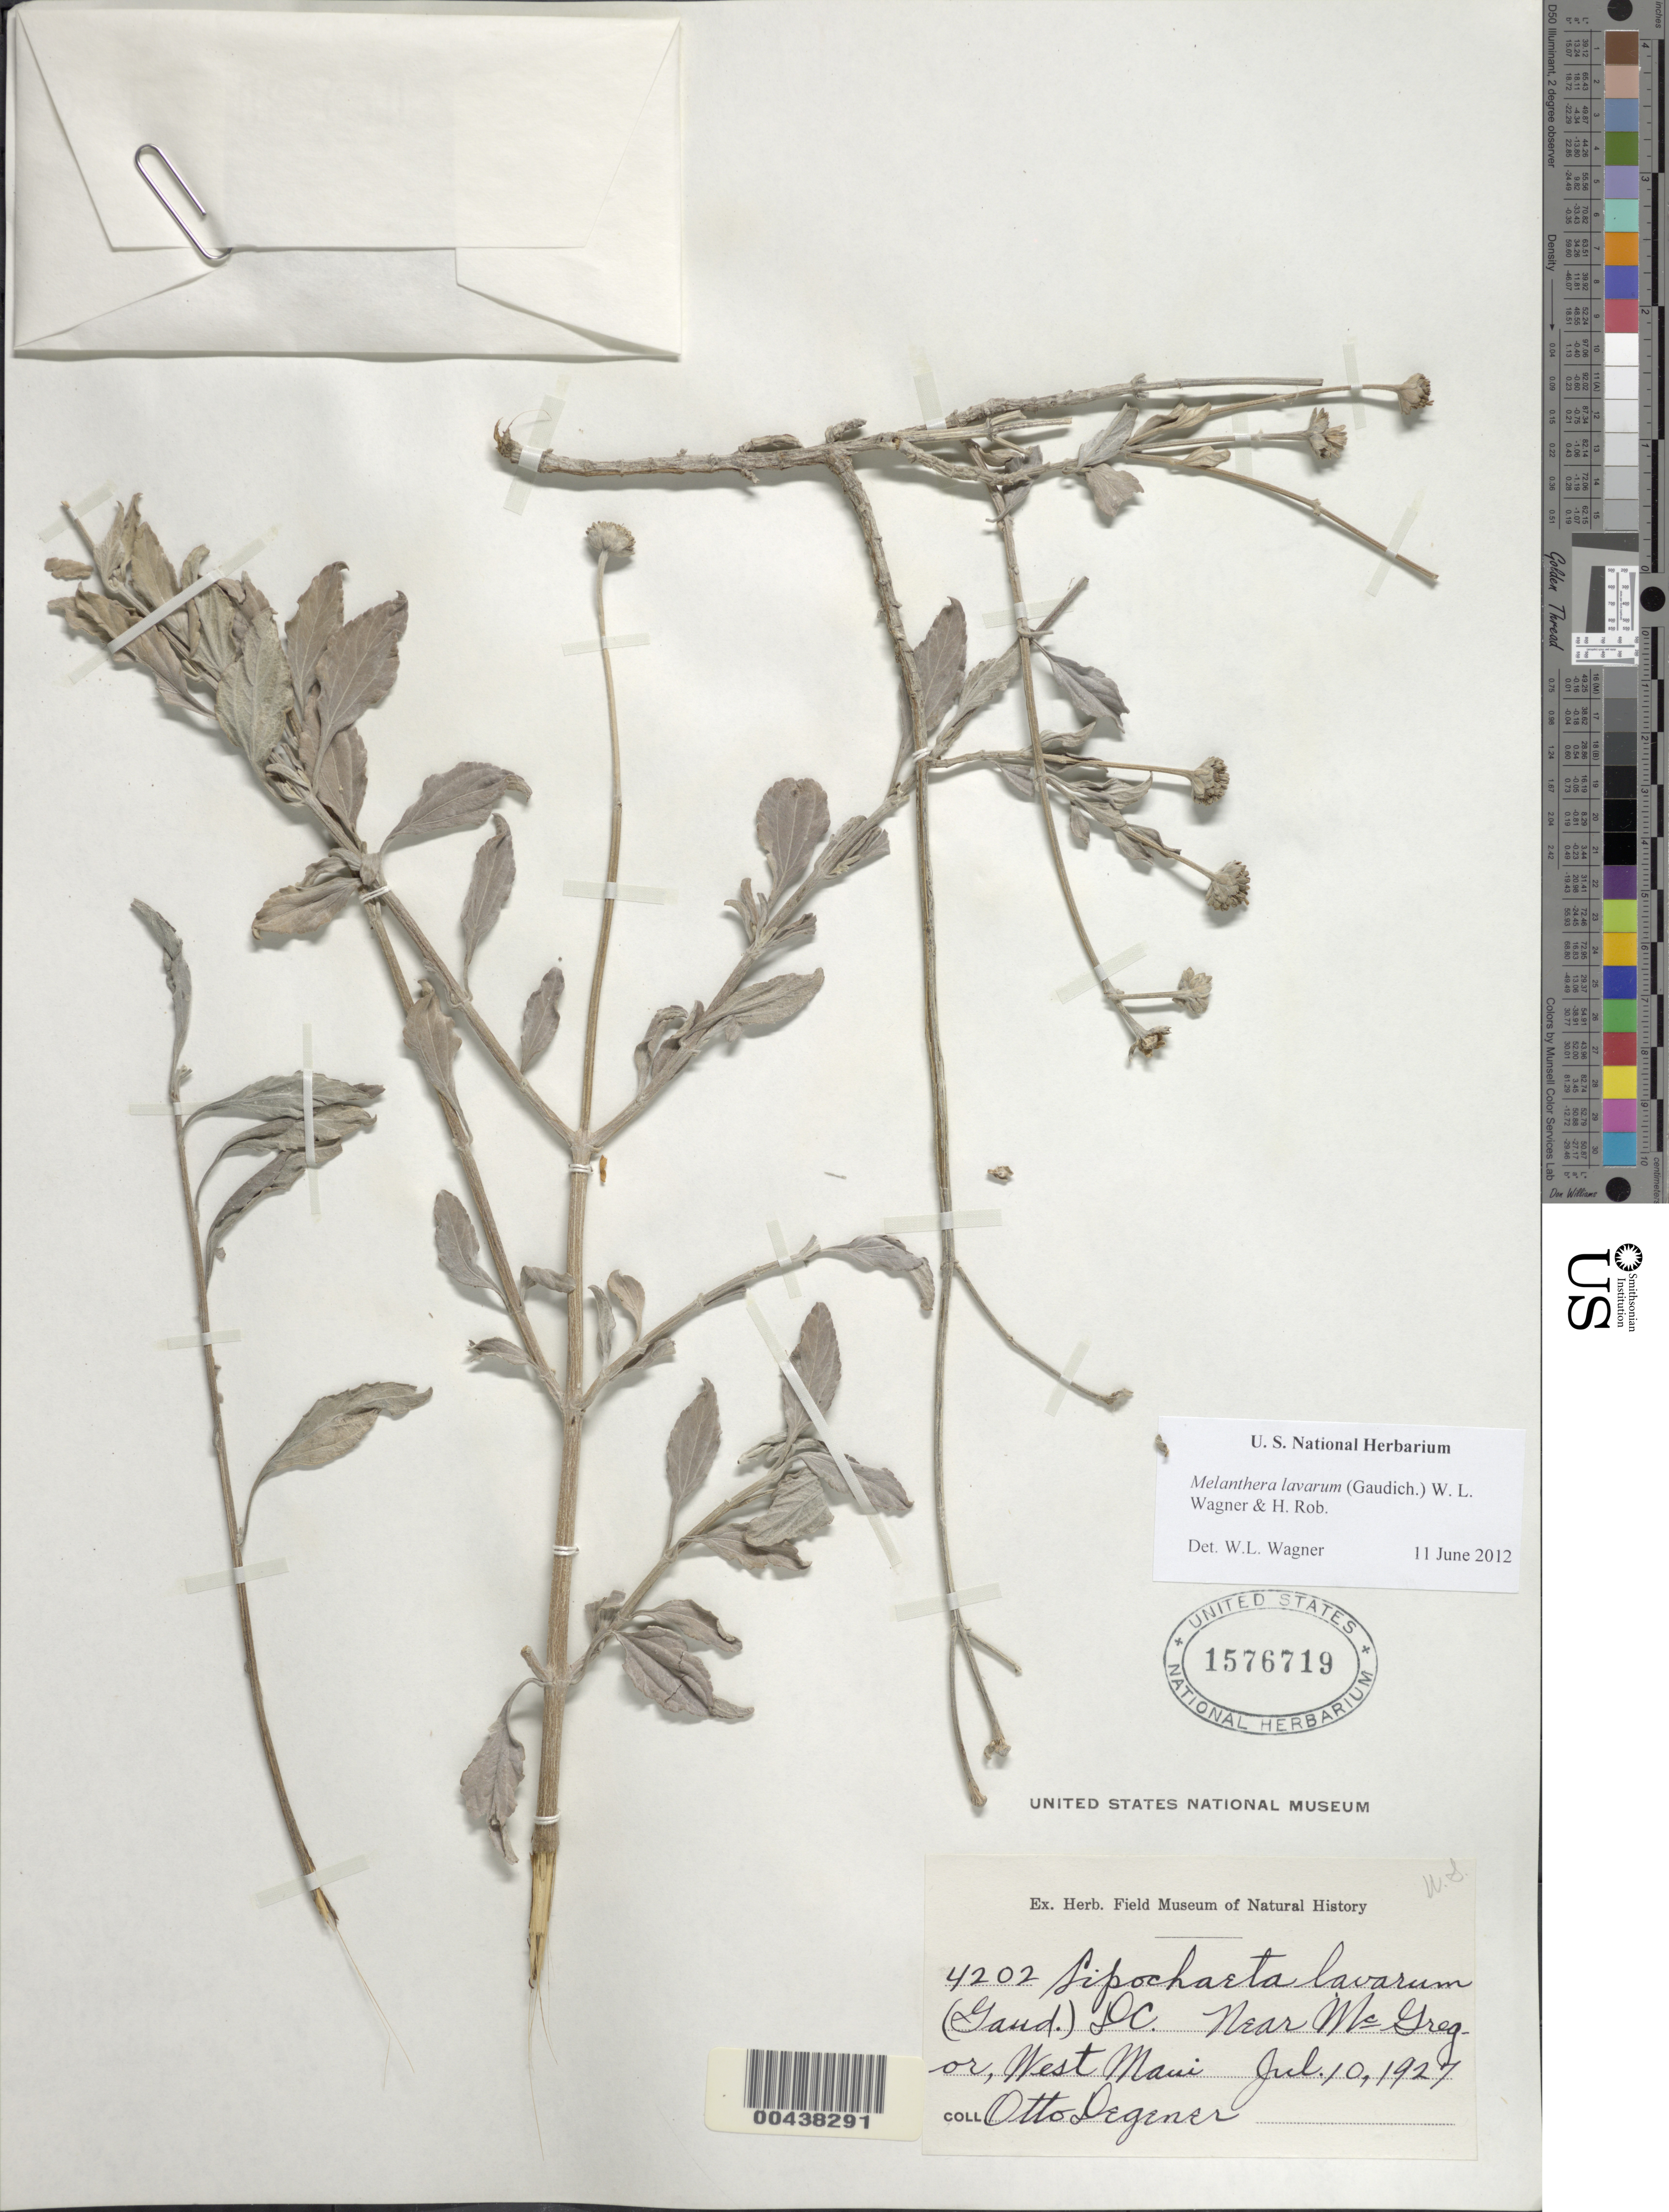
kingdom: Plantae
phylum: Tracheophyta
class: Magnoliopsida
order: Asterales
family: Asteraceae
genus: Wollastonia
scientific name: Wollastonia lavarum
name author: (Gaudich.) Orchard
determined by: Wagner, W. L., (BOT), Smithsonian Institution - National Museum of Natural History (UNITED STATES)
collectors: O. Degener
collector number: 4202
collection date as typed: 10 Jul 1927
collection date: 1927-07-10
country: United States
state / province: Hawaii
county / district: Maui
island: Maui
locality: Near McGregor, W Maui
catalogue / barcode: US 1576719